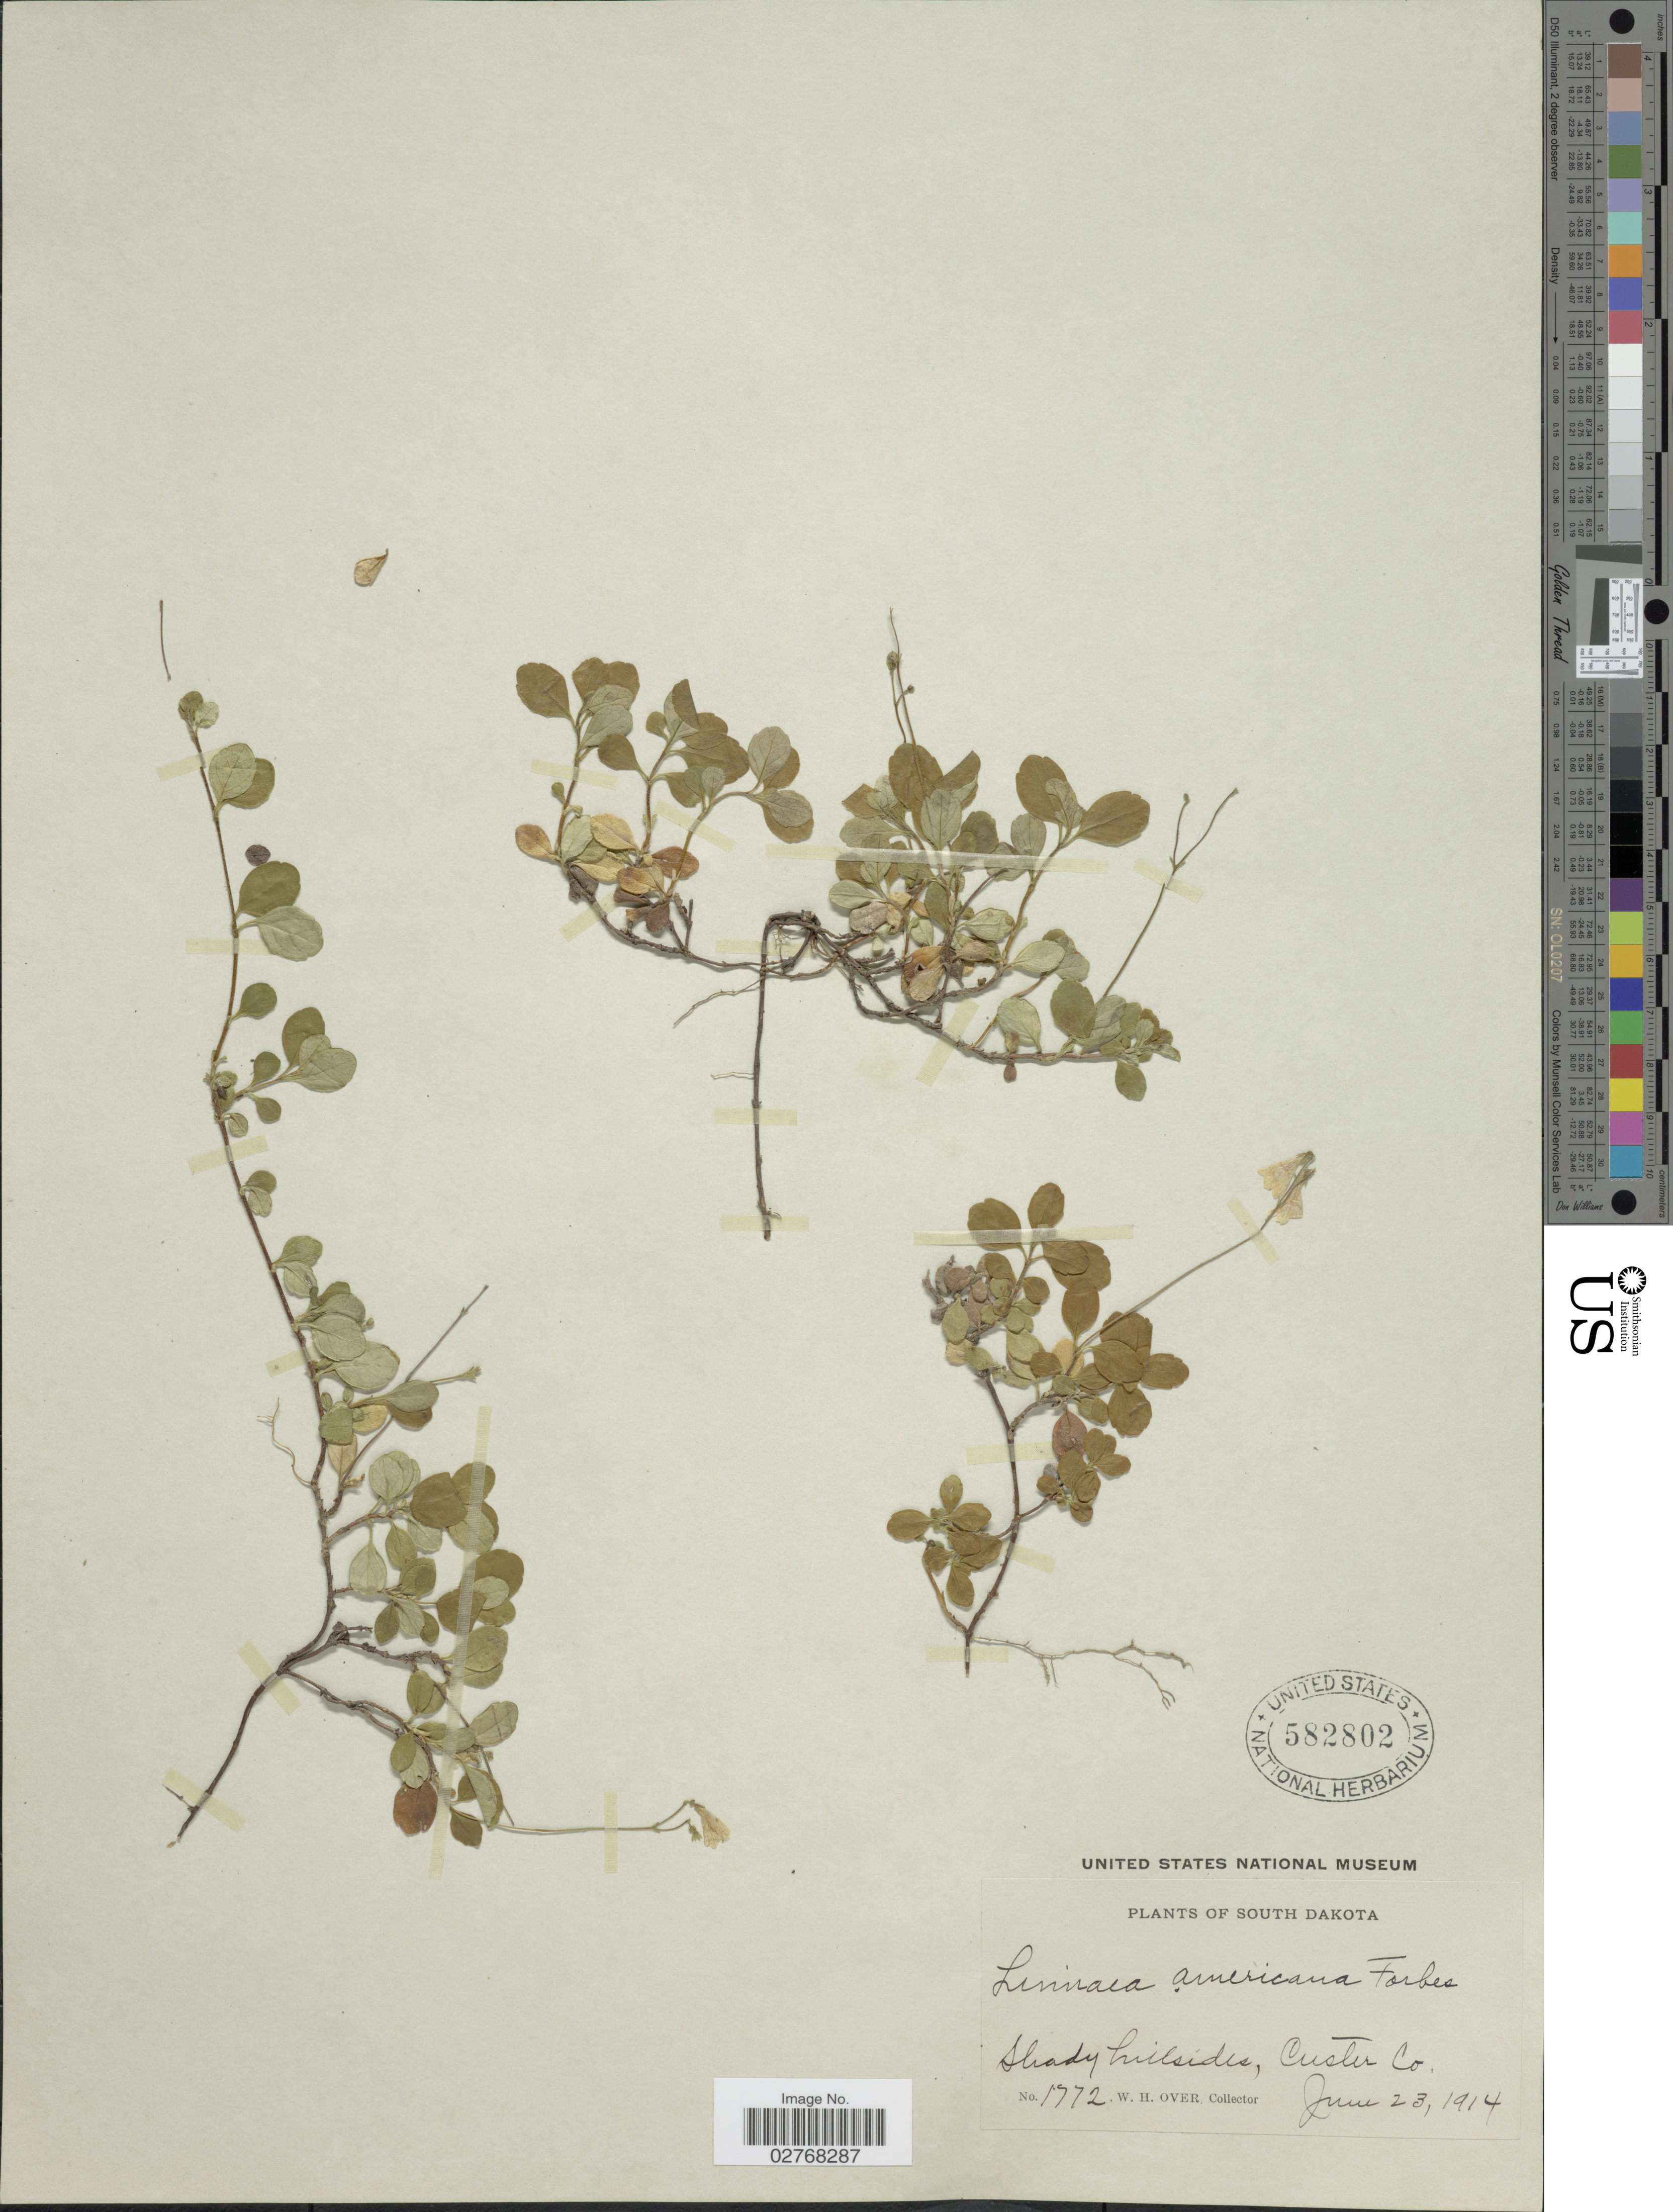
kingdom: Plantae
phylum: Tracheophyta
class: Magnoliopsida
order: Dipsacales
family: Caprifoliaceae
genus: Linnaea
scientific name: Linnaea borealis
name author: L.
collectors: W. Over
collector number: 1772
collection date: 1914-06-23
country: United States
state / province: South Dakota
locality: Shady hillsides, Custer Co.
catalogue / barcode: US 582802